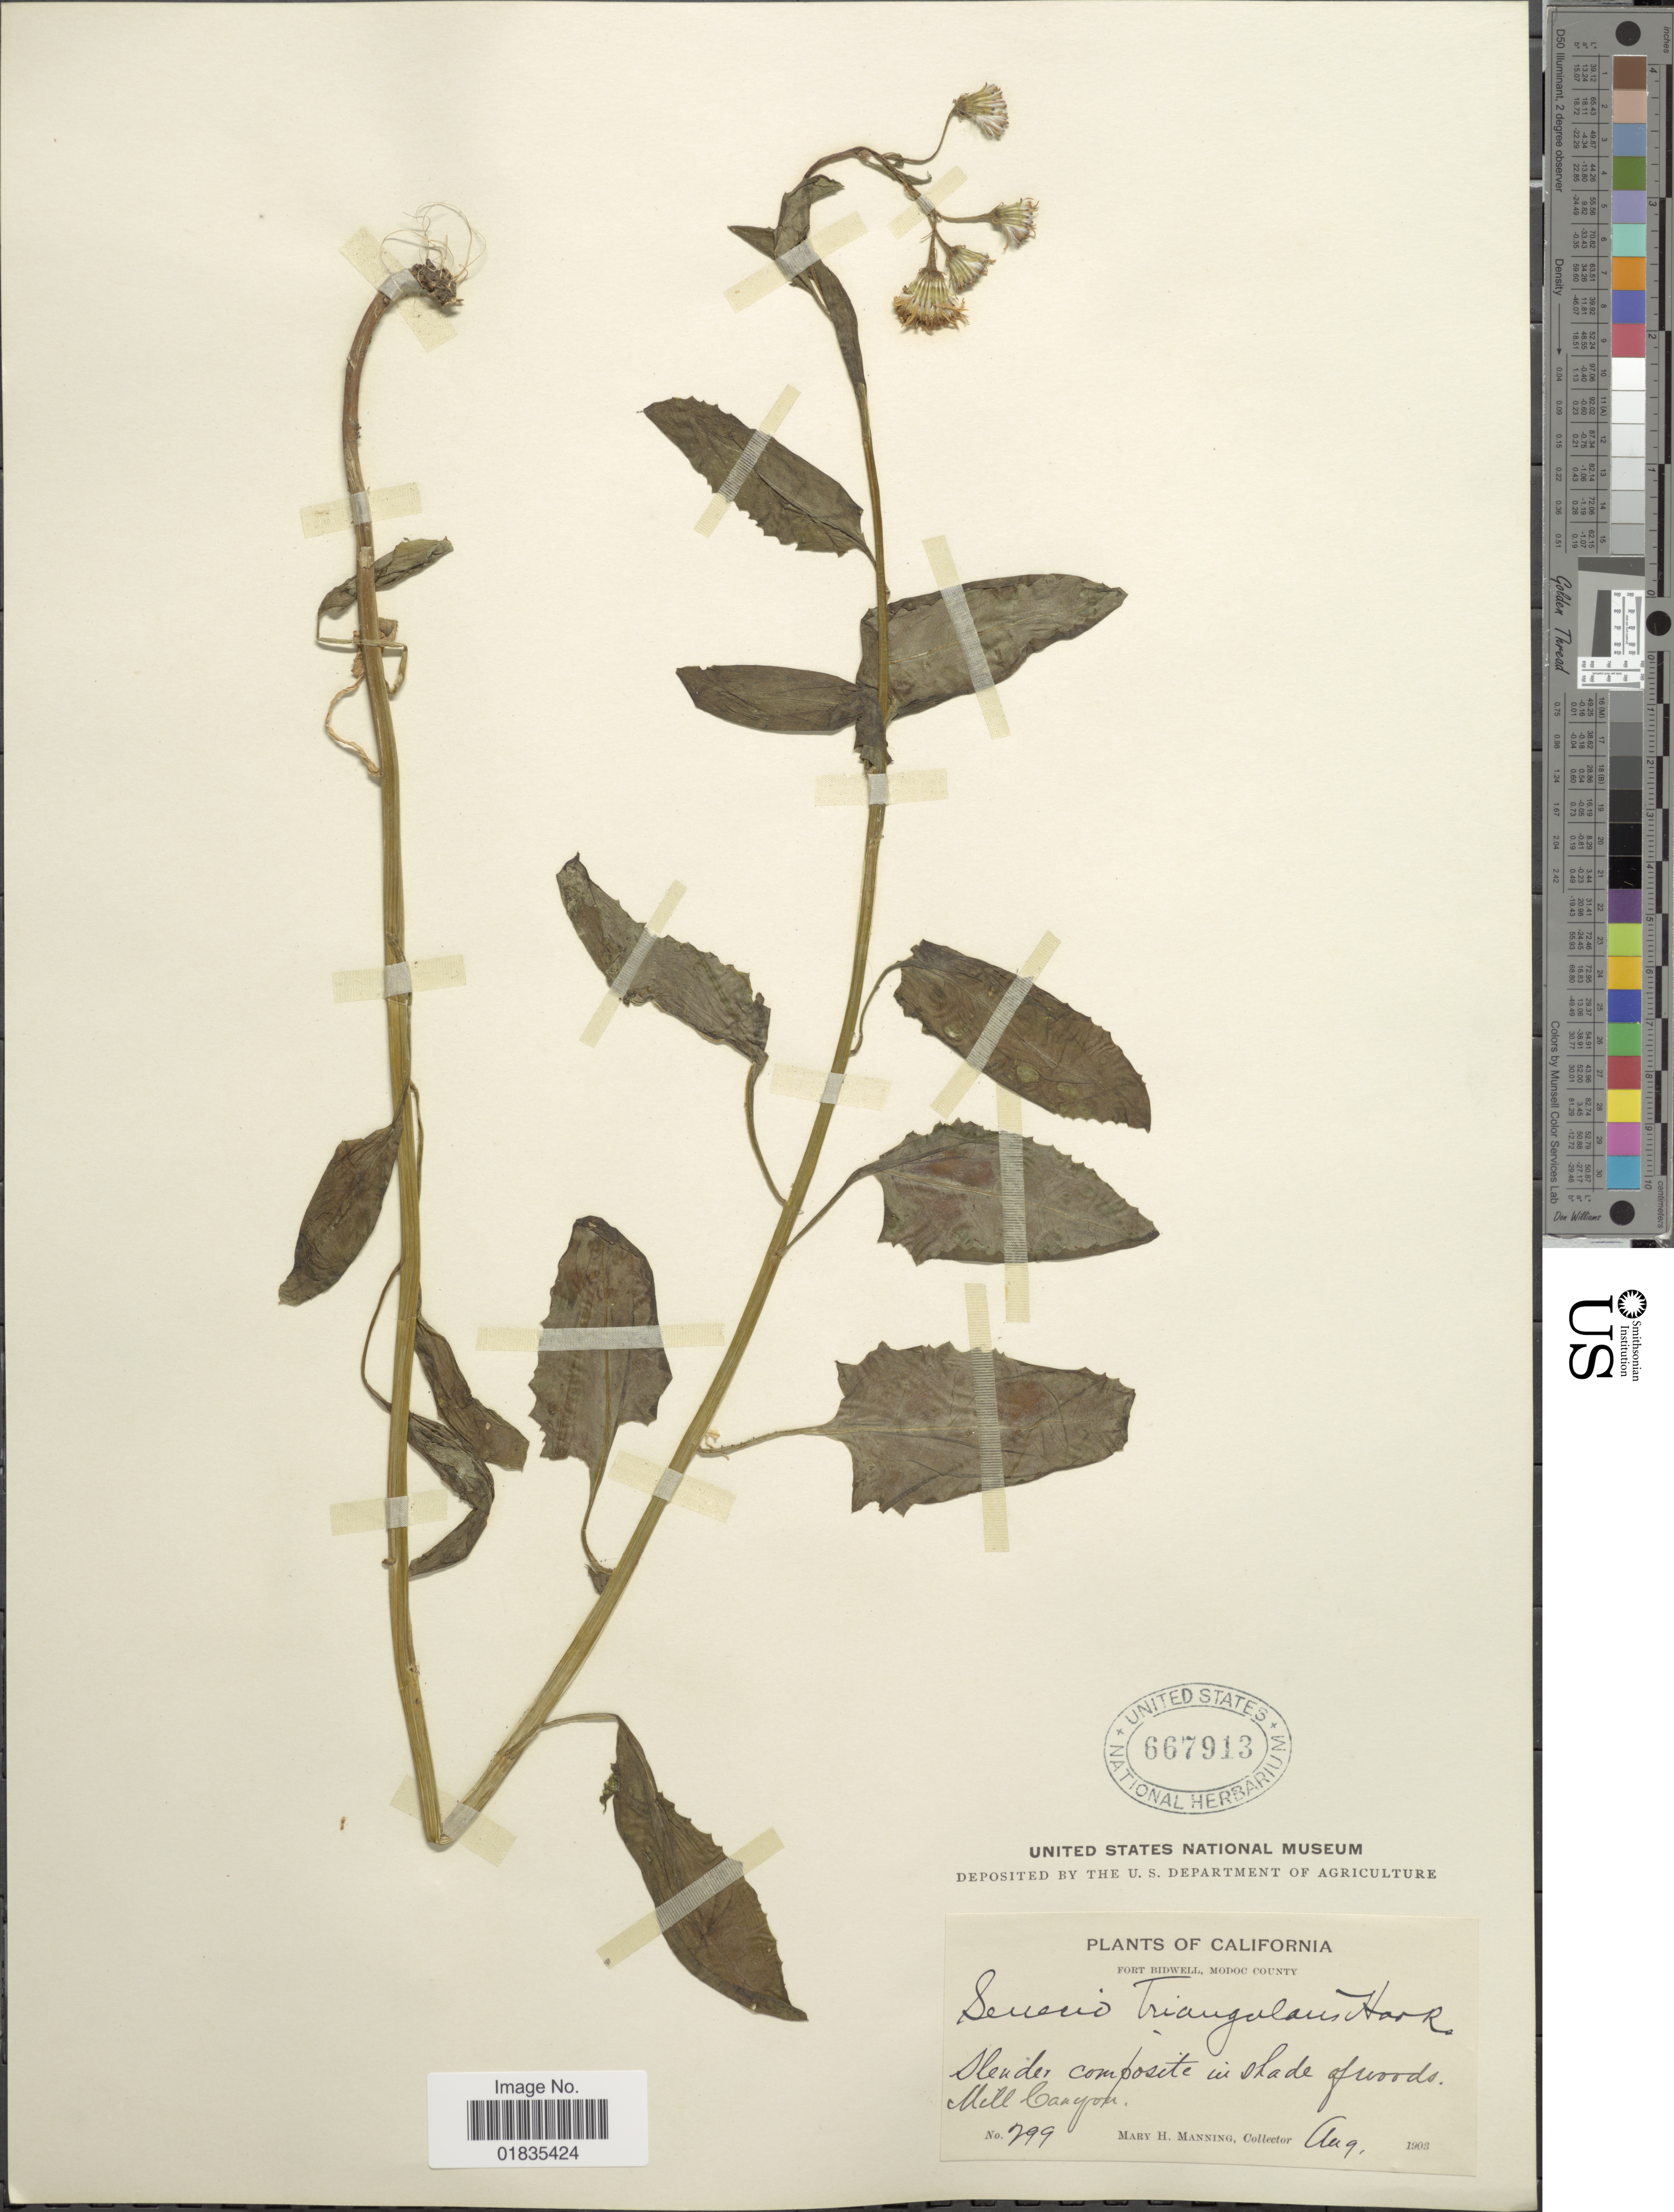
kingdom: Plantae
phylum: Tracheophyta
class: Magnoliopsida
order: Asterales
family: Asteraceae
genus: Senecio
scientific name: Senecio triangularis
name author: Hook.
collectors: M. Manning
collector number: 299*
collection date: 1903-08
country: United States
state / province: California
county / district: Modoc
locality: Slender composite in shade of woods, Mill Canyon, Fort Bidwell, Modoc County.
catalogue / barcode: US 667913